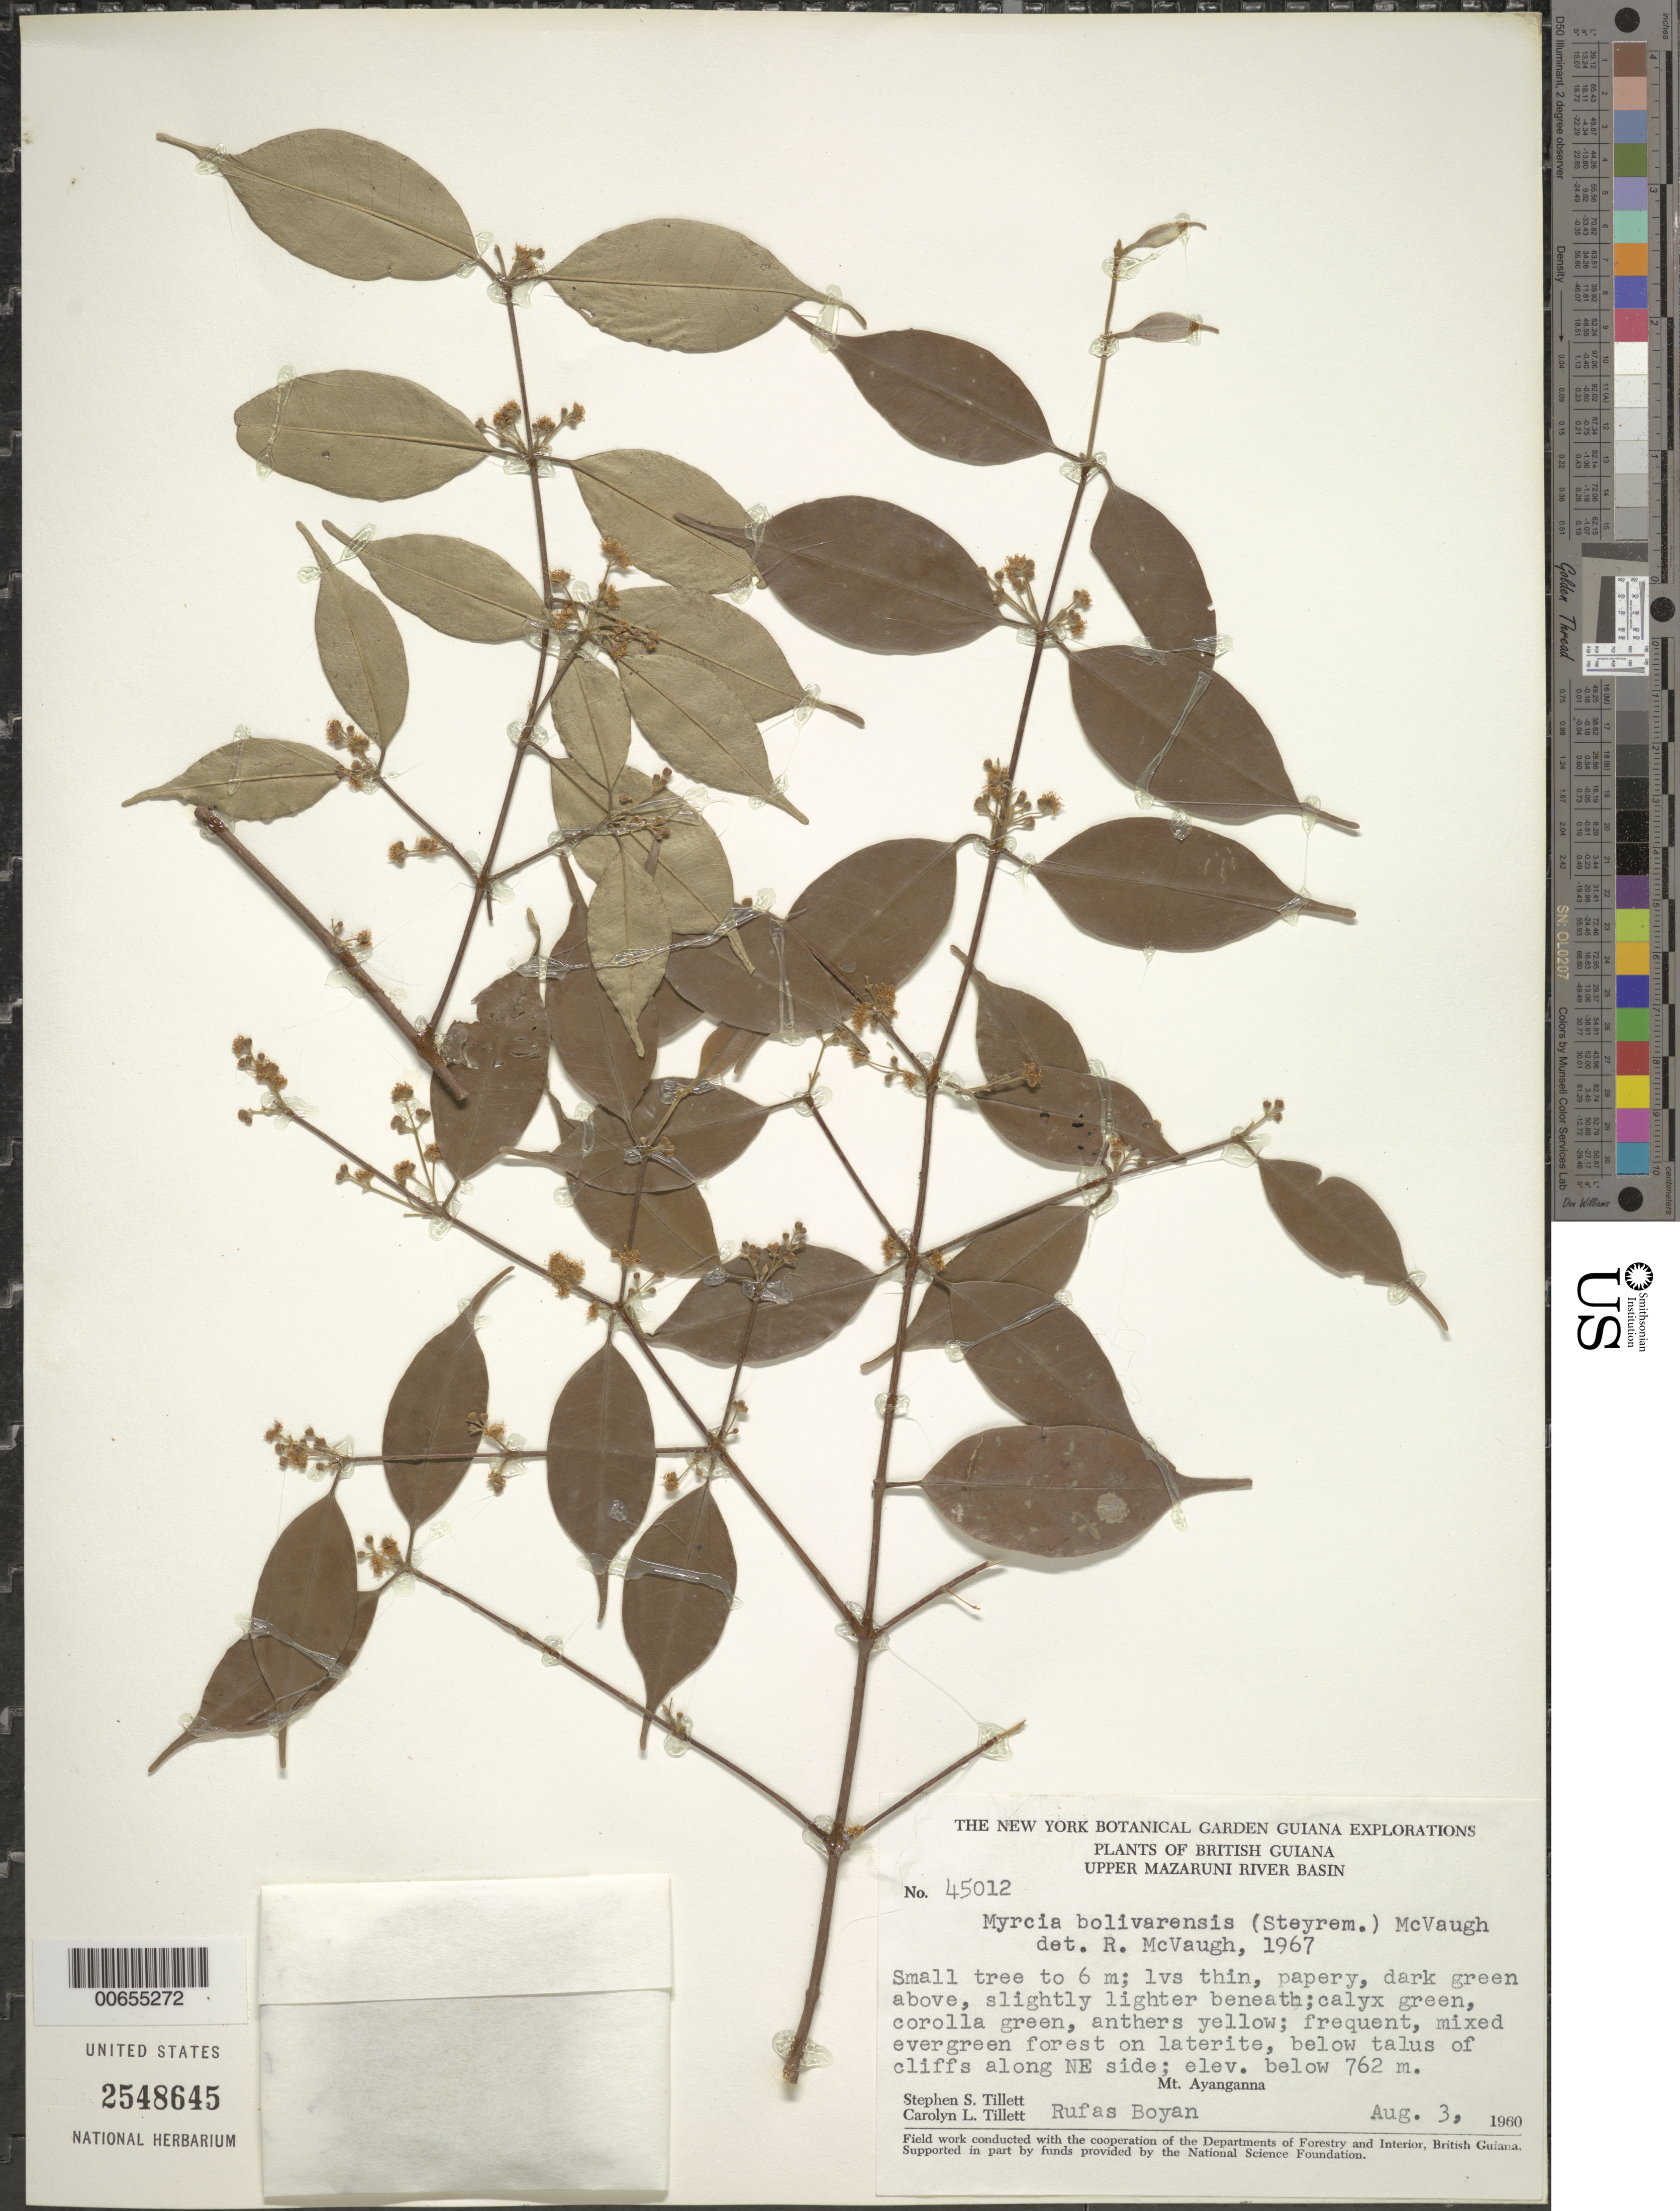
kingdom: Plantae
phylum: Tracheophyta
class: Magnoliopsida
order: Myrtales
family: Myrtaceae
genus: Myrcia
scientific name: Myrcia bolivarensis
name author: (Steyerm.) McVaugh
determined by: McVaugh, R.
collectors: S. S. Tillett, C. L. Tillett & R. Boyan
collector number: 45012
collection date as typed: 3-Aug-60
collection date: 1960-08-03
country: Guyana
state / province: Cuyuni-Mazaruni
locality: Mt. Ayanganna, NE side of, Upper Mazaruni R Basin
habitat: Mixed evergreen forest on laterite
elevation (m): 762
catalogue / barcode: US 2548645